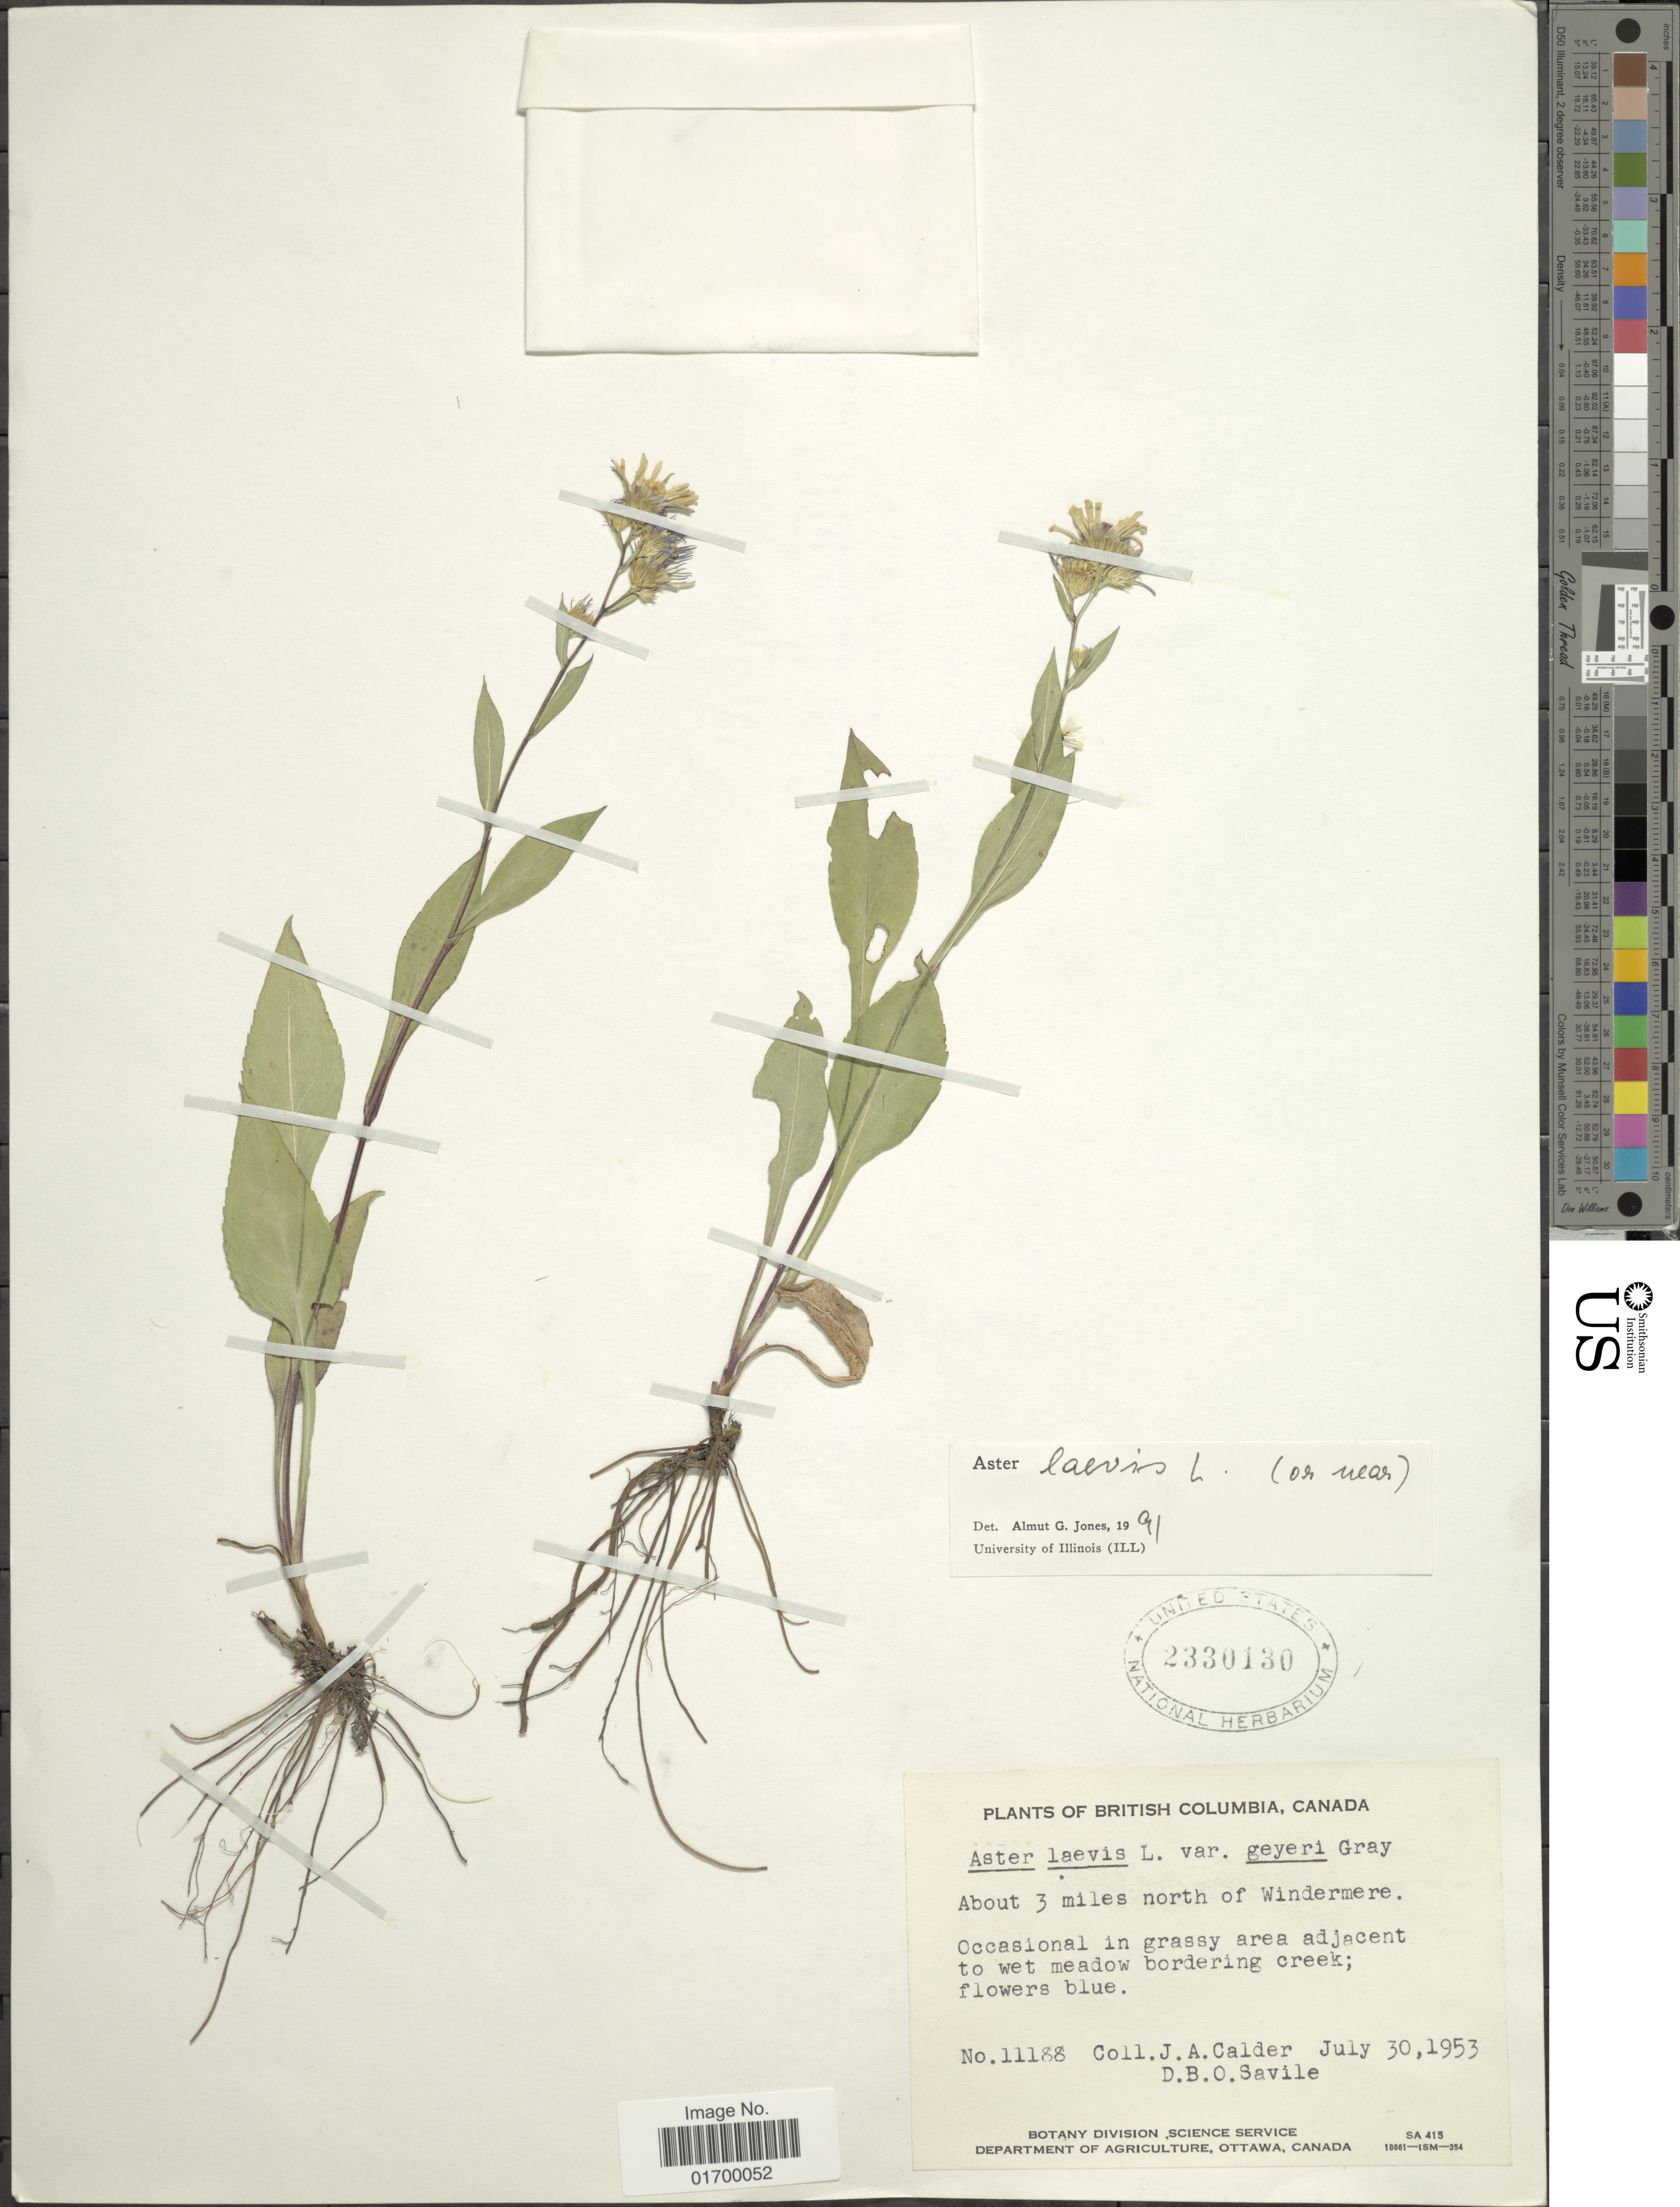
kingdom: Plantae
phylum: Tracheophyta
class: Magnoliopsida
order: Asterales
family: Asteraceae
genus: Symphyotrichum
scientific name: Symphyotrichum laeve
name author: (L.) Á. Löve & D. Löve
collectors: J. A. Calder & D. Savile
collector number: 11188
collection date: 1953-07-30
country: Canada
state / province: British Columbia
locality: About 3 miles north of Windermere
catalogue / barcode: US 2330130